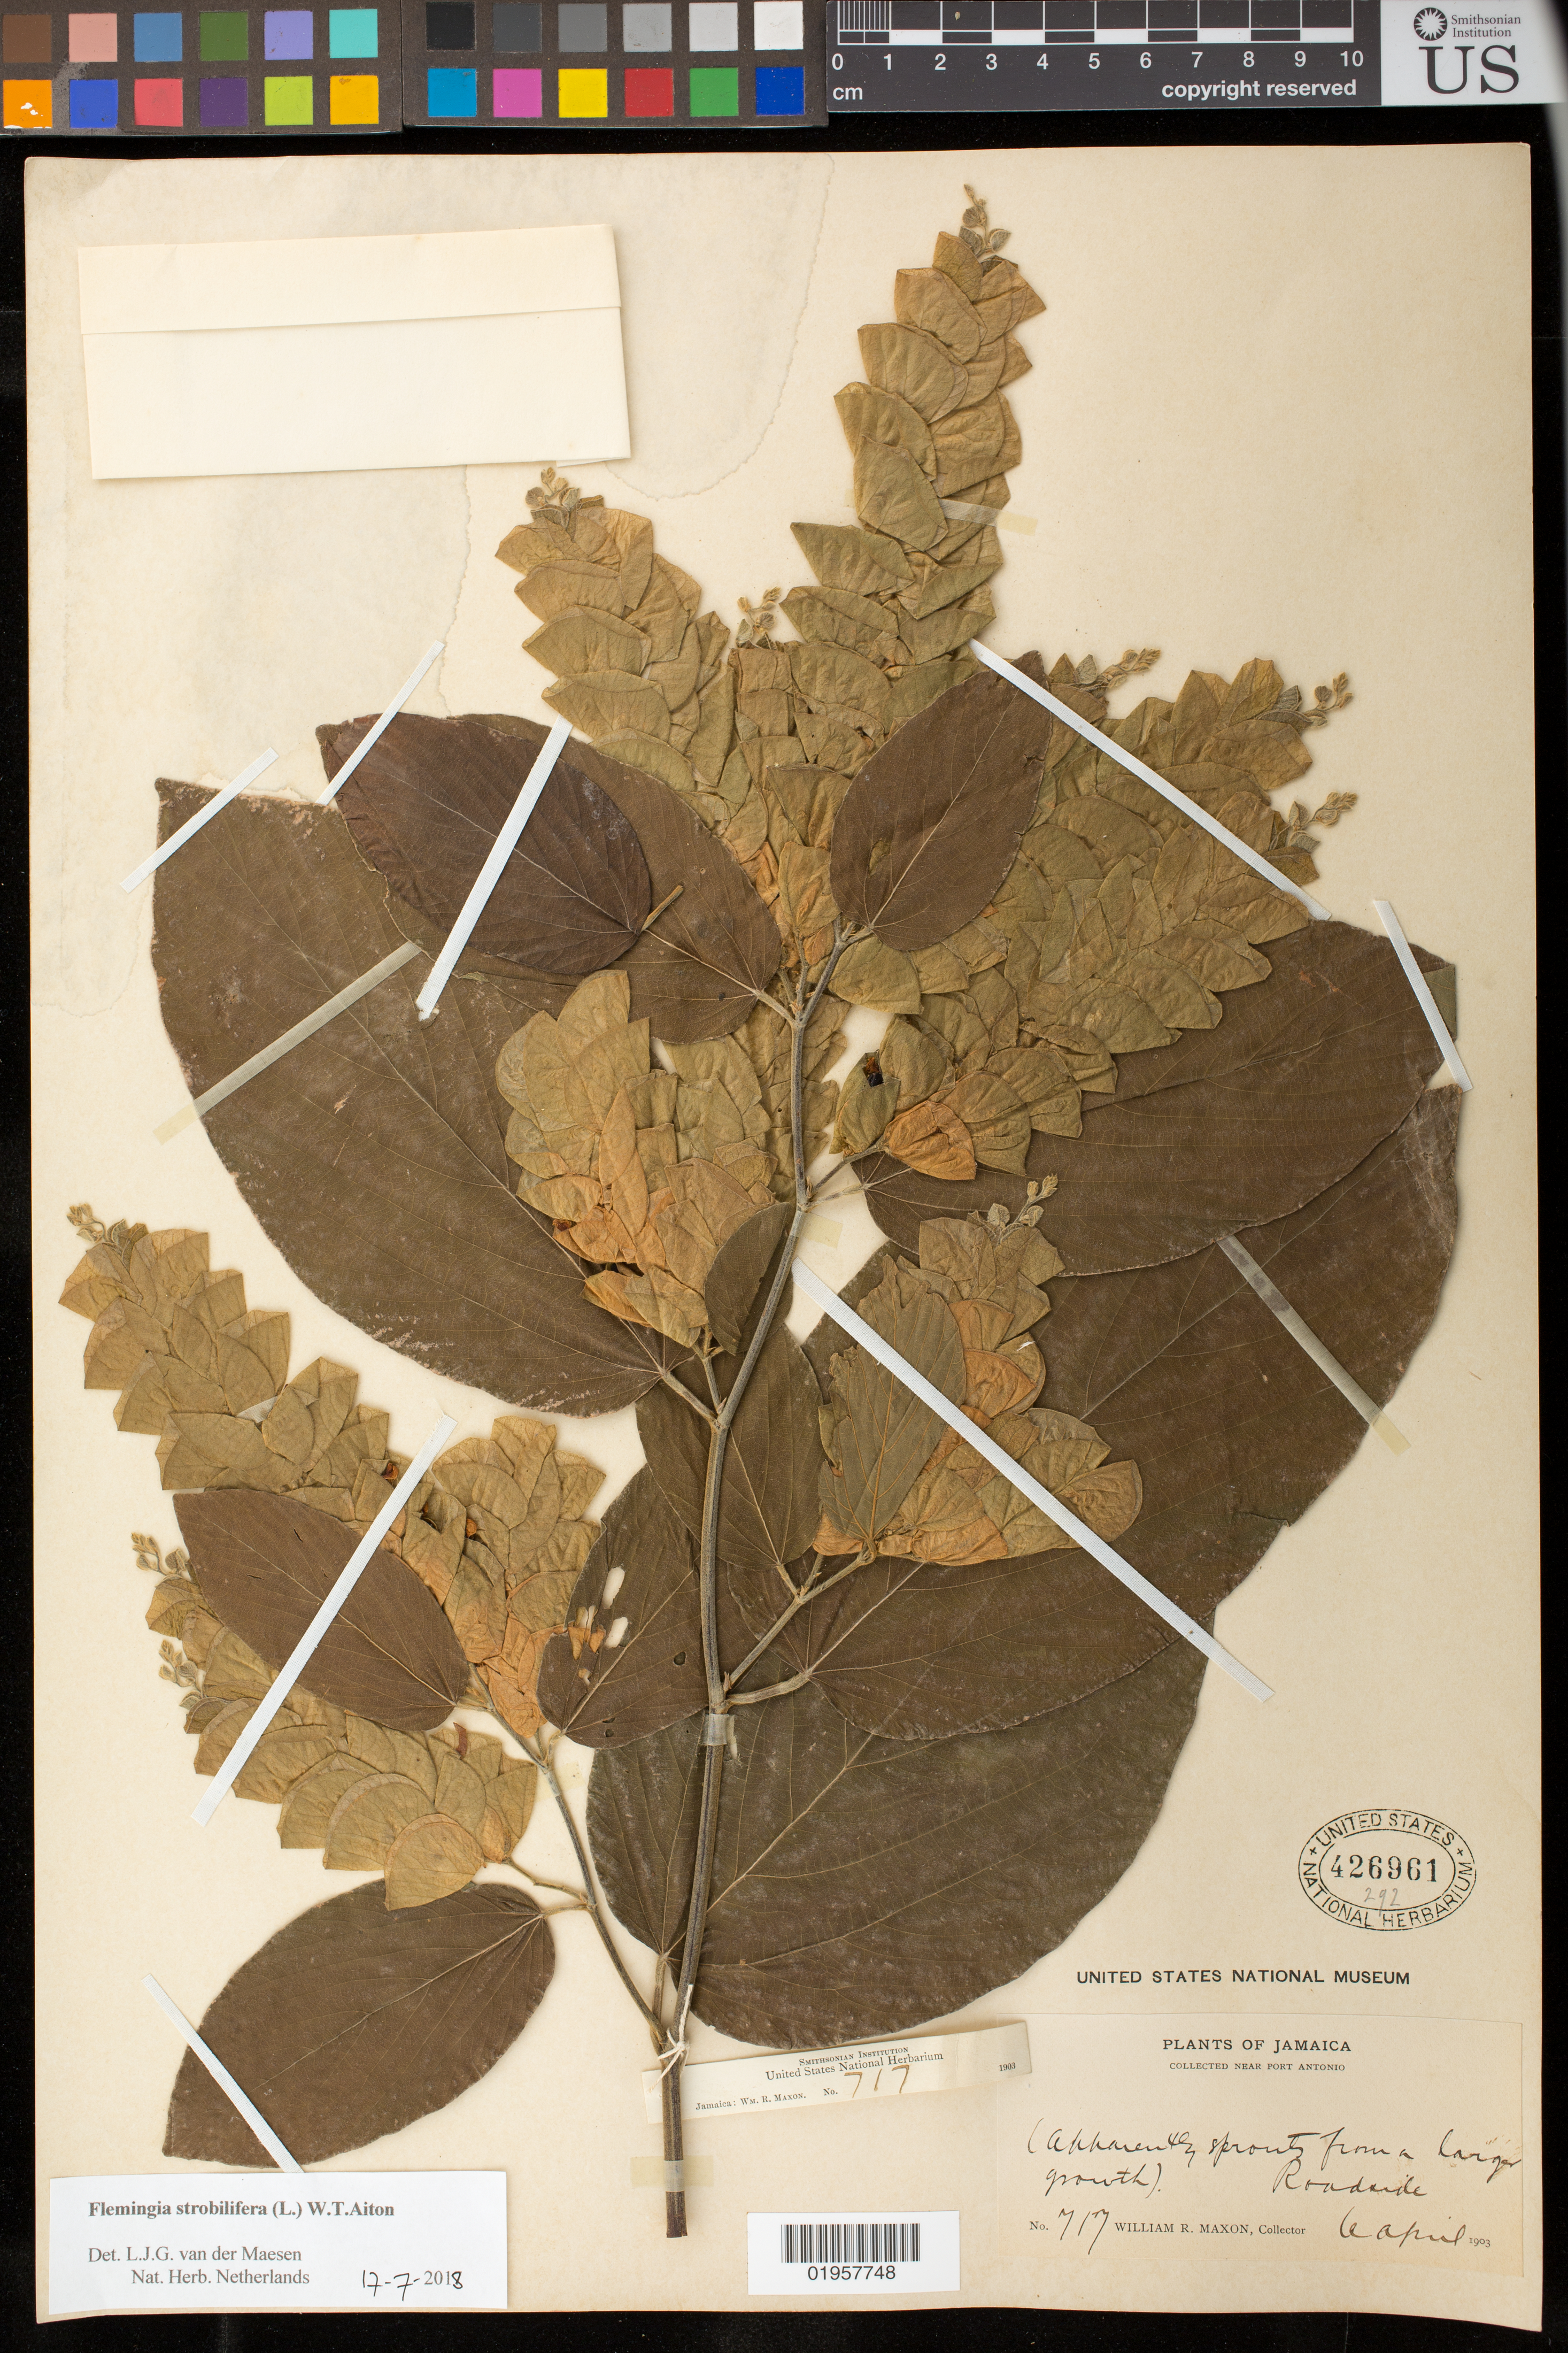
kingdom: Plantae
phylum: Tracheophyta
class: Magnoliopsida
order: Fabales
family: Fabaceae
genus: Flemingia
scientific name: Flemingia strobilifera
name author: (L.) W.T. Aiton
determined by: Van Der Maesen, L. J. G., (WAG), Wageningen University (Netherlands)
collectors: W. R. Maxon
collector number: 717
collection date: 1903-04-06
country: Jamaica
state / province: Portland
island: Jamaica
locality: Port Antonio, near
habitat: Roadside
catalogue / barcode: US 426961